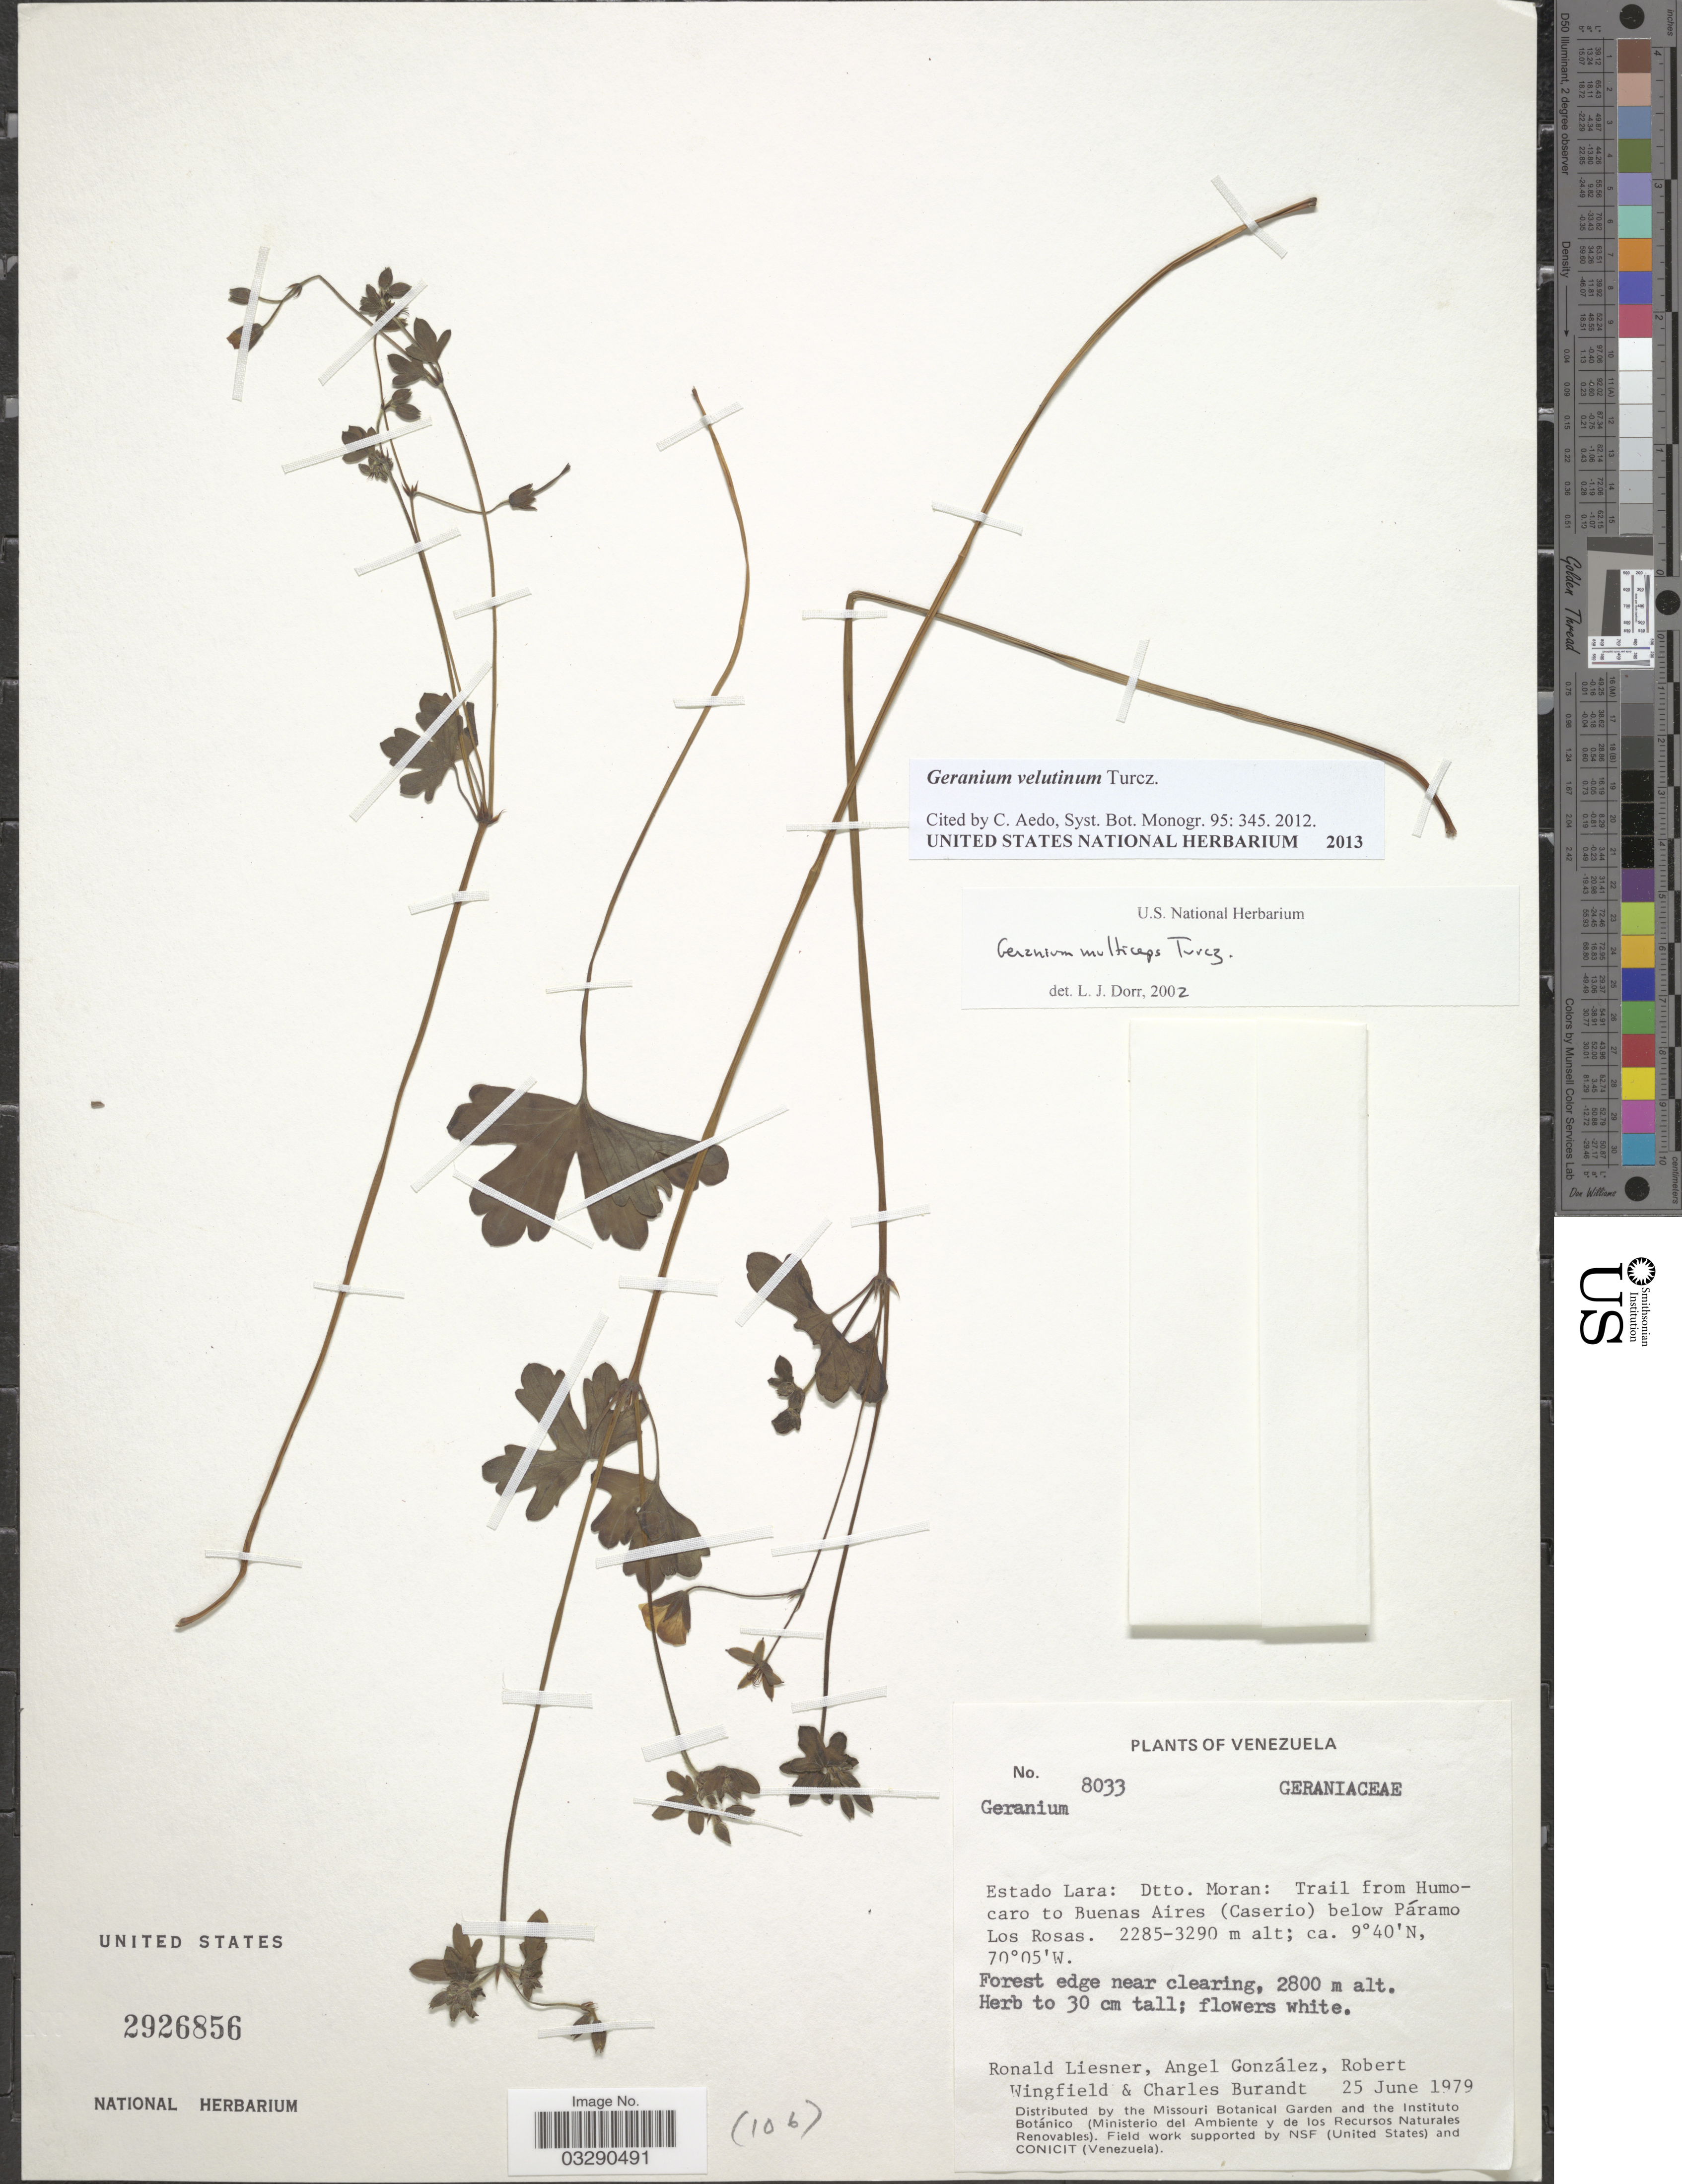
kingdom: Plantae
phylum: Tracheophyta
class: Magnoliopsida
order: Geraniales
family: Geraniaceae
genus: Geranium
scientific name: Geranium velutinum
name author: Turcz.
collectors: R. L. Liesner, A. C. González, R. C. Wingfield & C. Burandt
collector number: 8033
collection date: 1979-06-25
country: Venezuela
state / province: Lara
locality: Dtto. Moran: Trail from Humocaro to Buenas Aires (Caserio) below Páramo Los Rosas.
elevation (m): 2800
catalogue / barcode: US 2926856